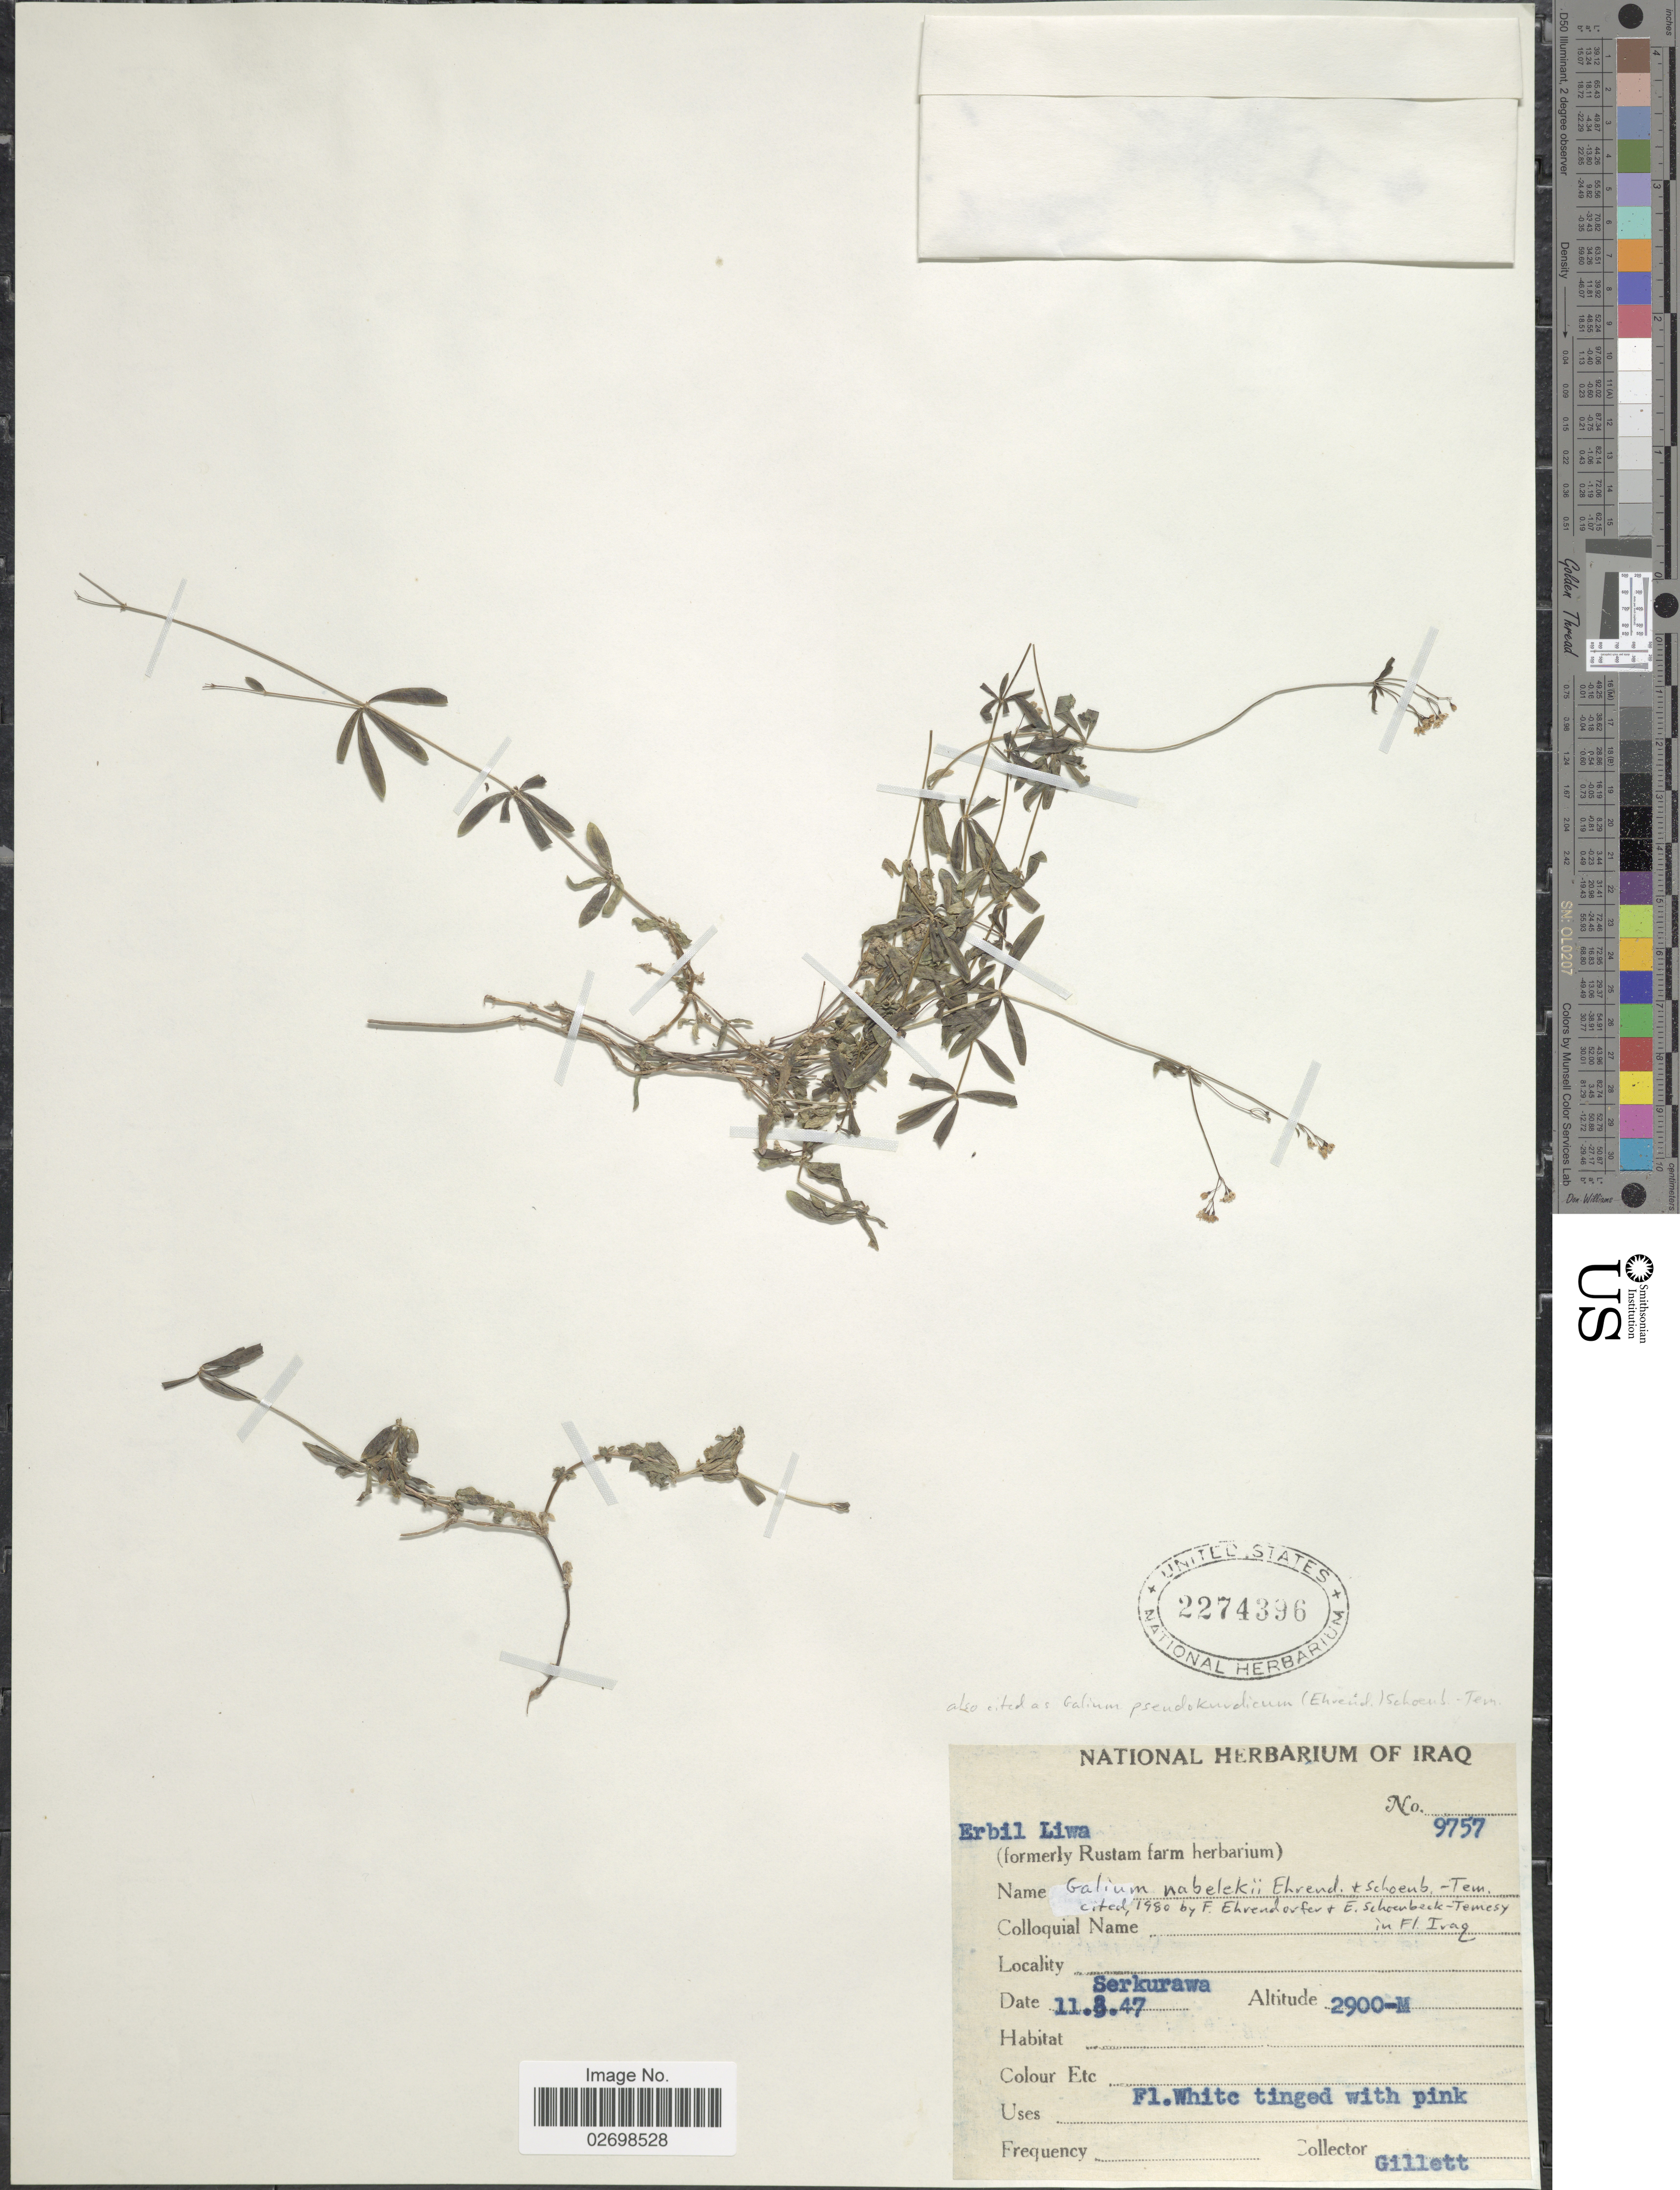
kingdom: Plantae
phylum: Tracheophyta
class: Magnoliopsida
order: Gentianales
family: Rubiaceae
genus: Galium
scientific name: Galium nabelekii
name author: Ehrend. & Schönb.-Tem.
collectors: Gillett, --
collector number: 9757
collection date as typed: Transcribed d/m/y: 11/8/47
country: Iraq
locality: Serkurawa, Erbil Liwa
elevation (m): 2900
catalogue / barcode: US 2274396